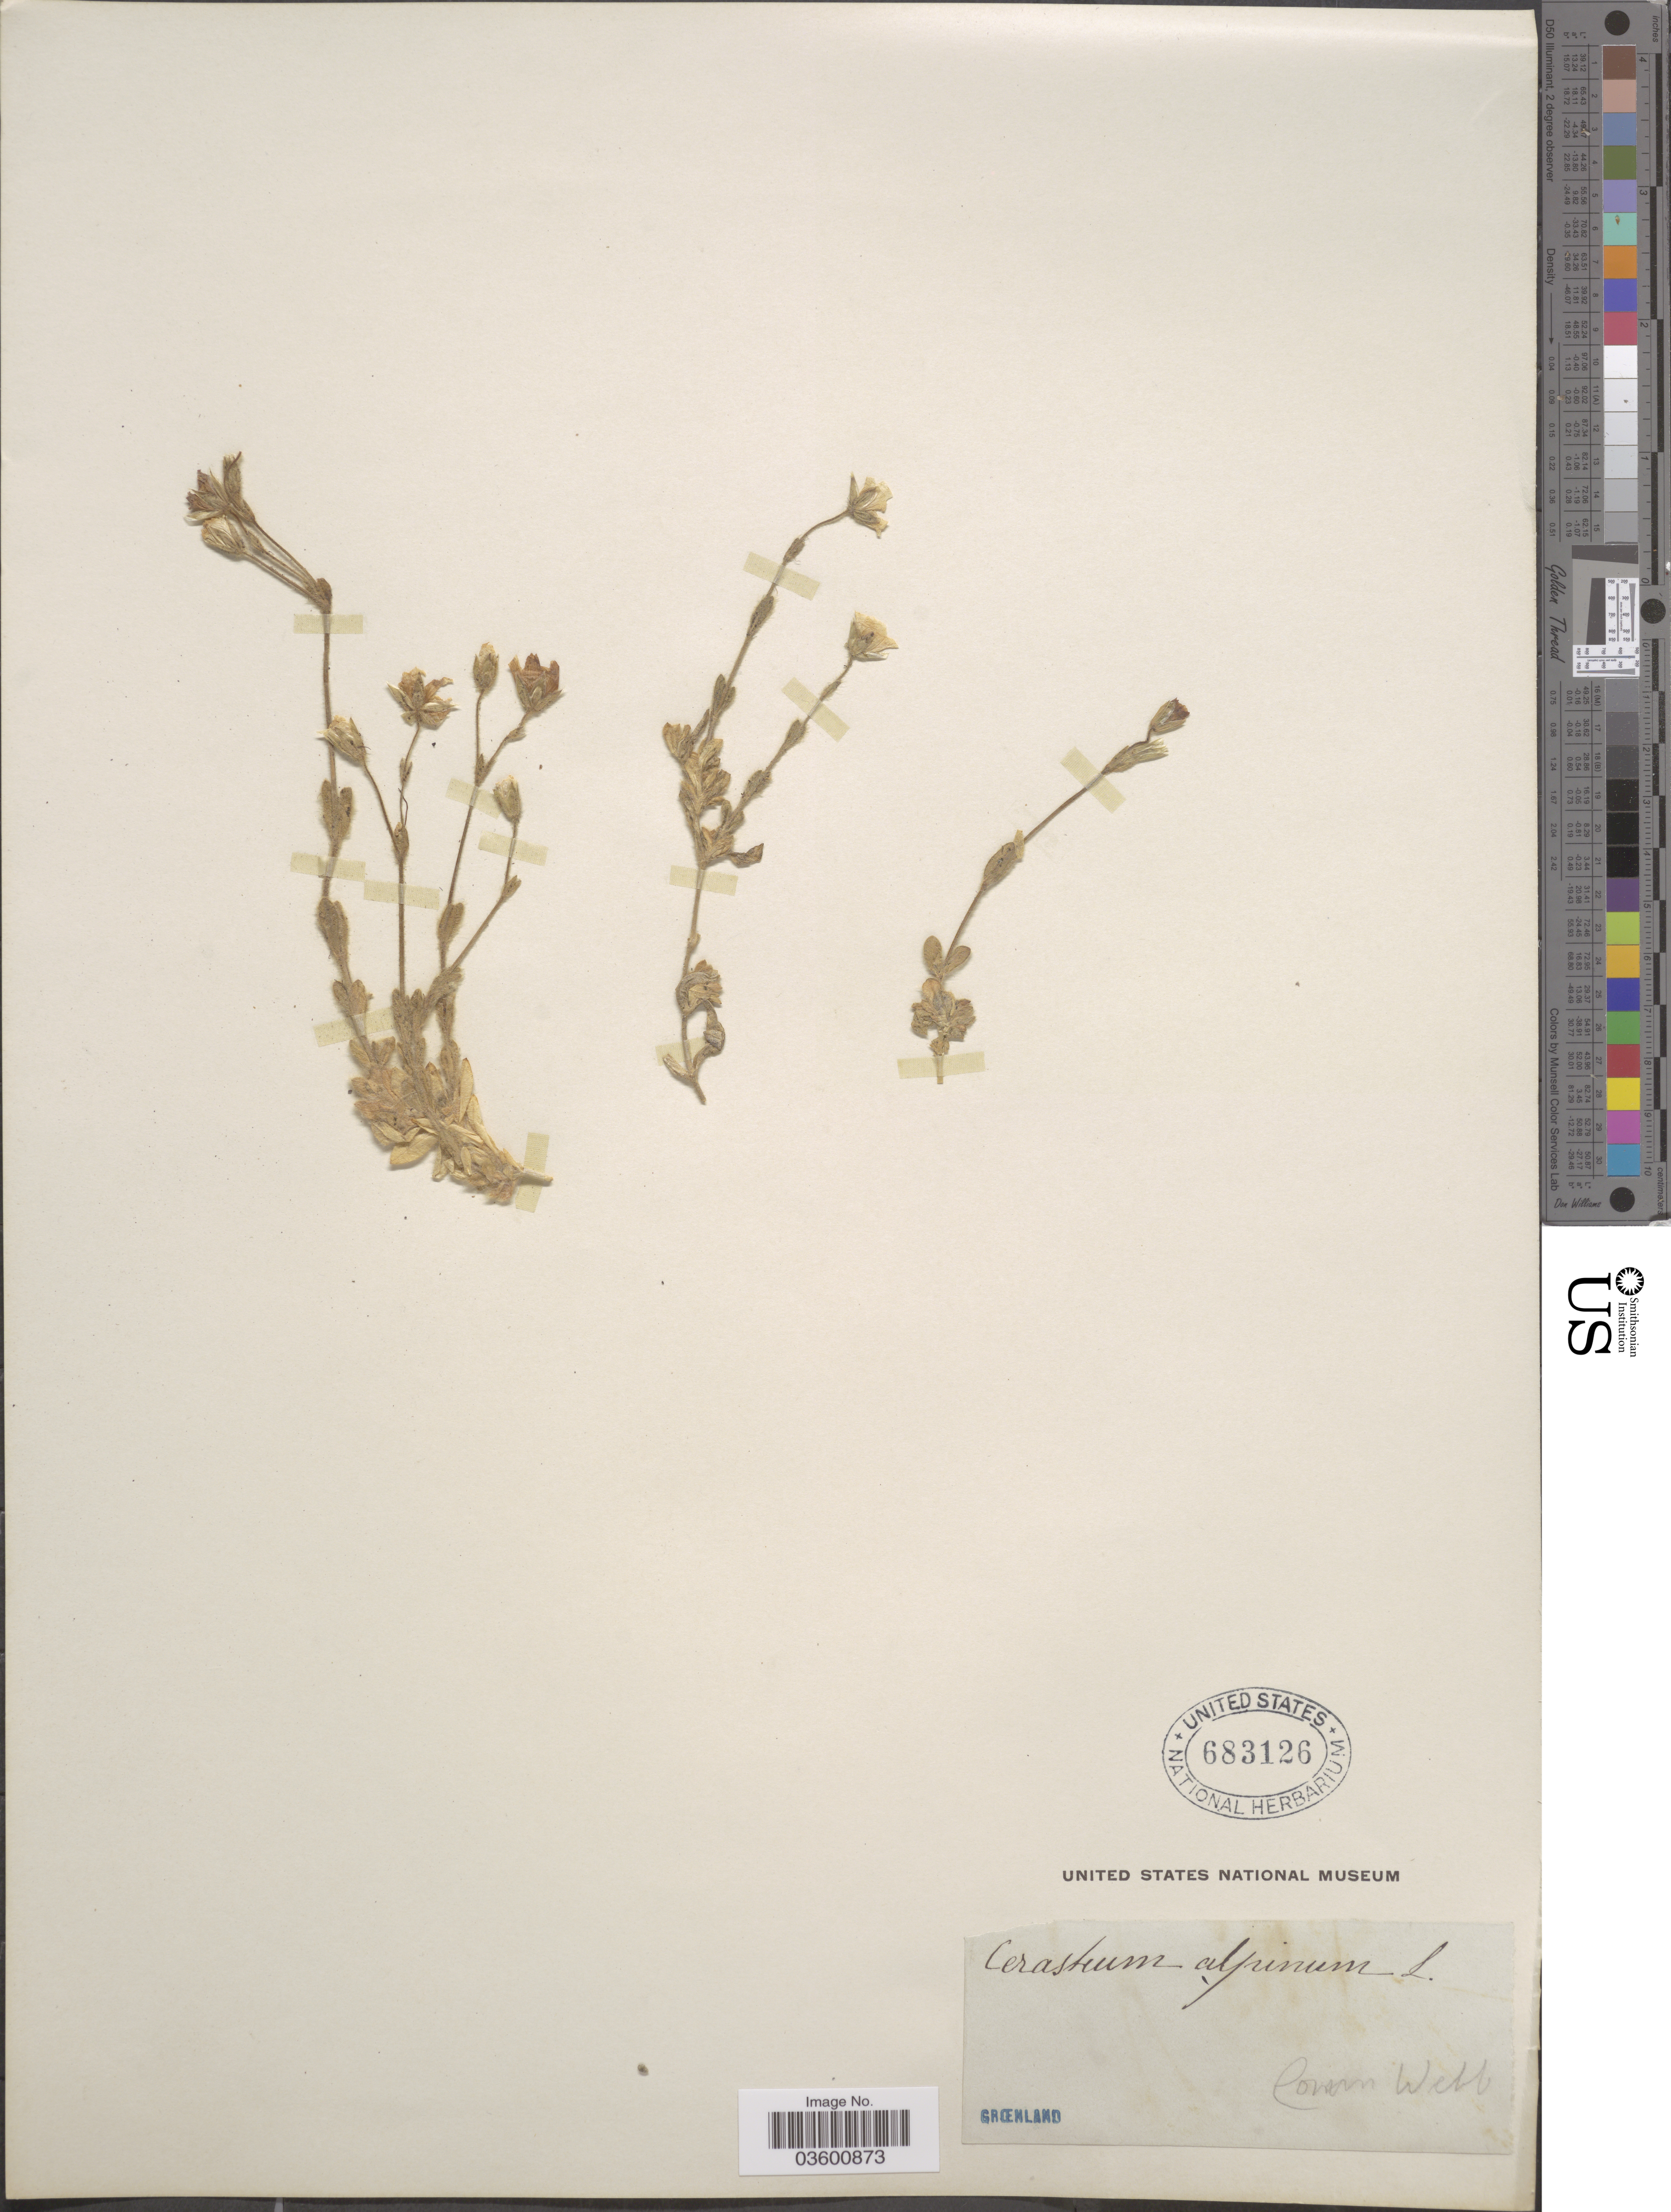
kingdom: Plantae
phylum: Tracheophyta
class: Magnoliopsida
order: Caryophyllales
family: Caryophyllaceae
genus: Cerastium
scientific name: Cerastium alpinum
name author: L.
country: Greenland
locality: Groenland.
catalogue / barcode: US 683126